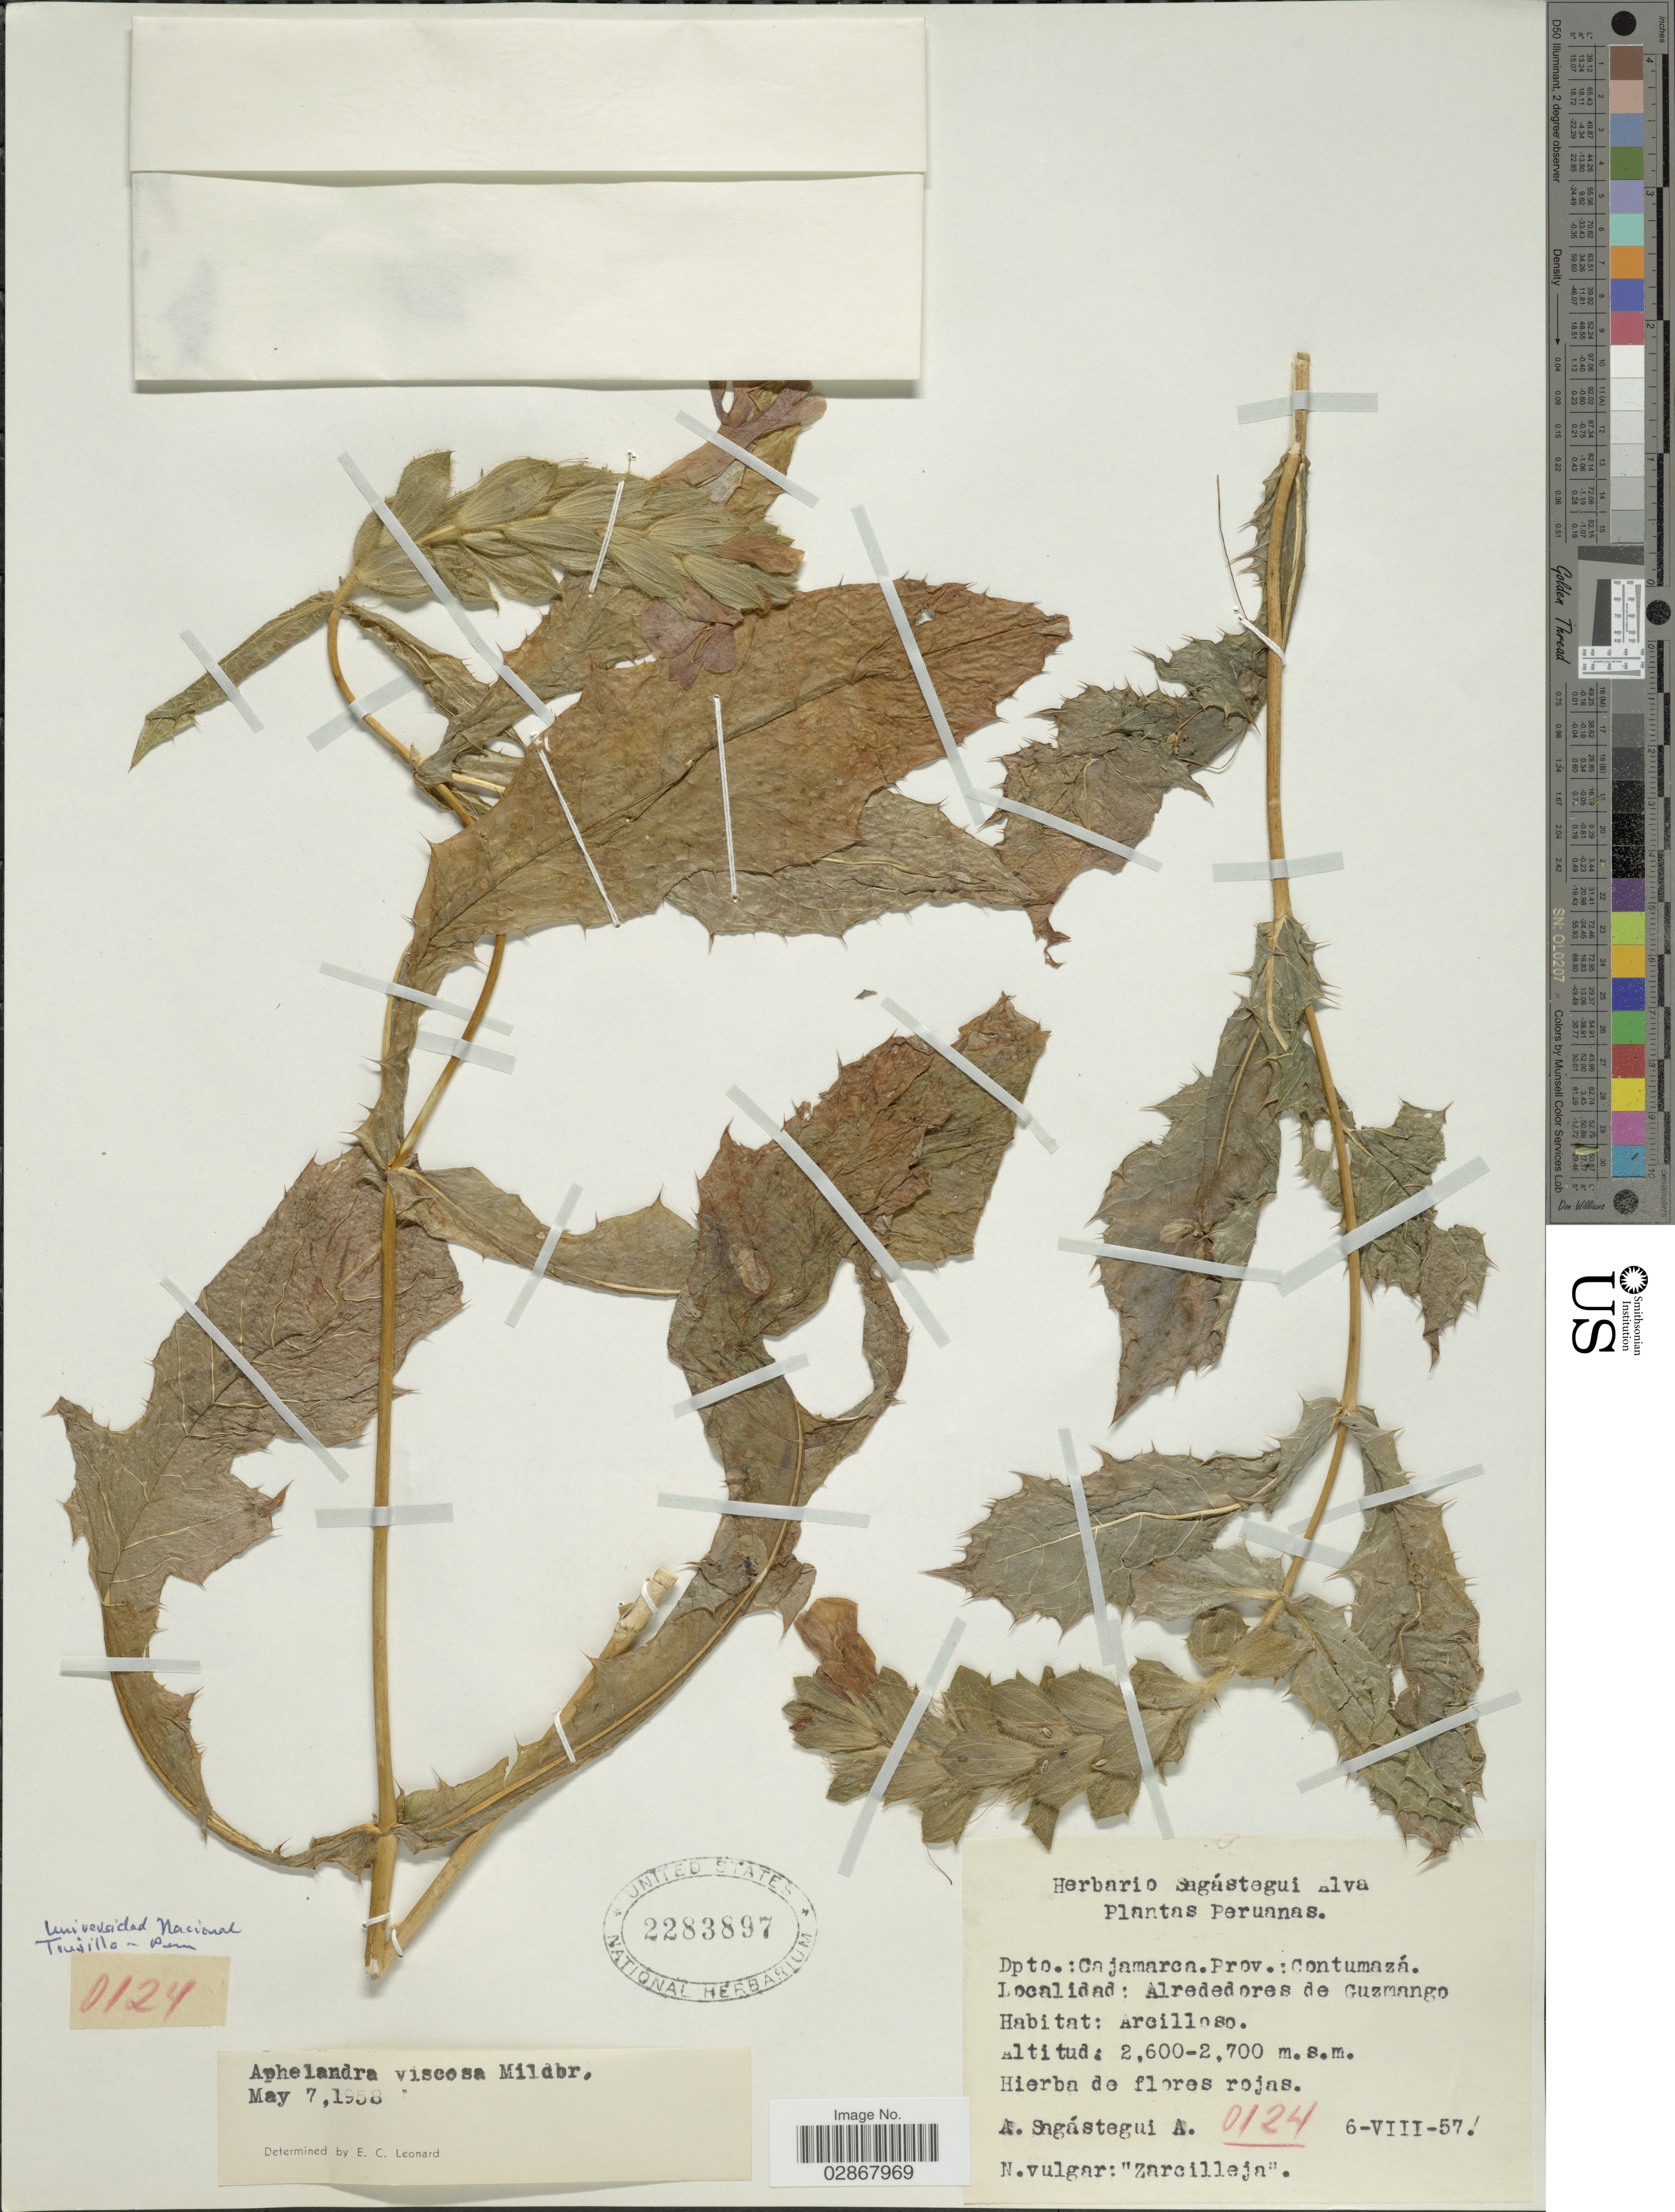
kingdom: Plantae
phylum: Tracheophyta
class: Magnoliopsida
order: Lamiales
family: Acanthaceae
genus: Aphelandra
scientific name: Aphelandra viscosa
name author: Mildbr.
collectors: A. Sagástegui A.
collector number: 0124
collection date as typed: Transcribed d/m/y: 6/8/57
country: Peru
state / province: Cajamarca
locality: Dpto.: Cajamarca. Prov.: Contumazá. Alrededores de Guzmango.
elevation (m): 2600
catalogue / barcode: US 2283897